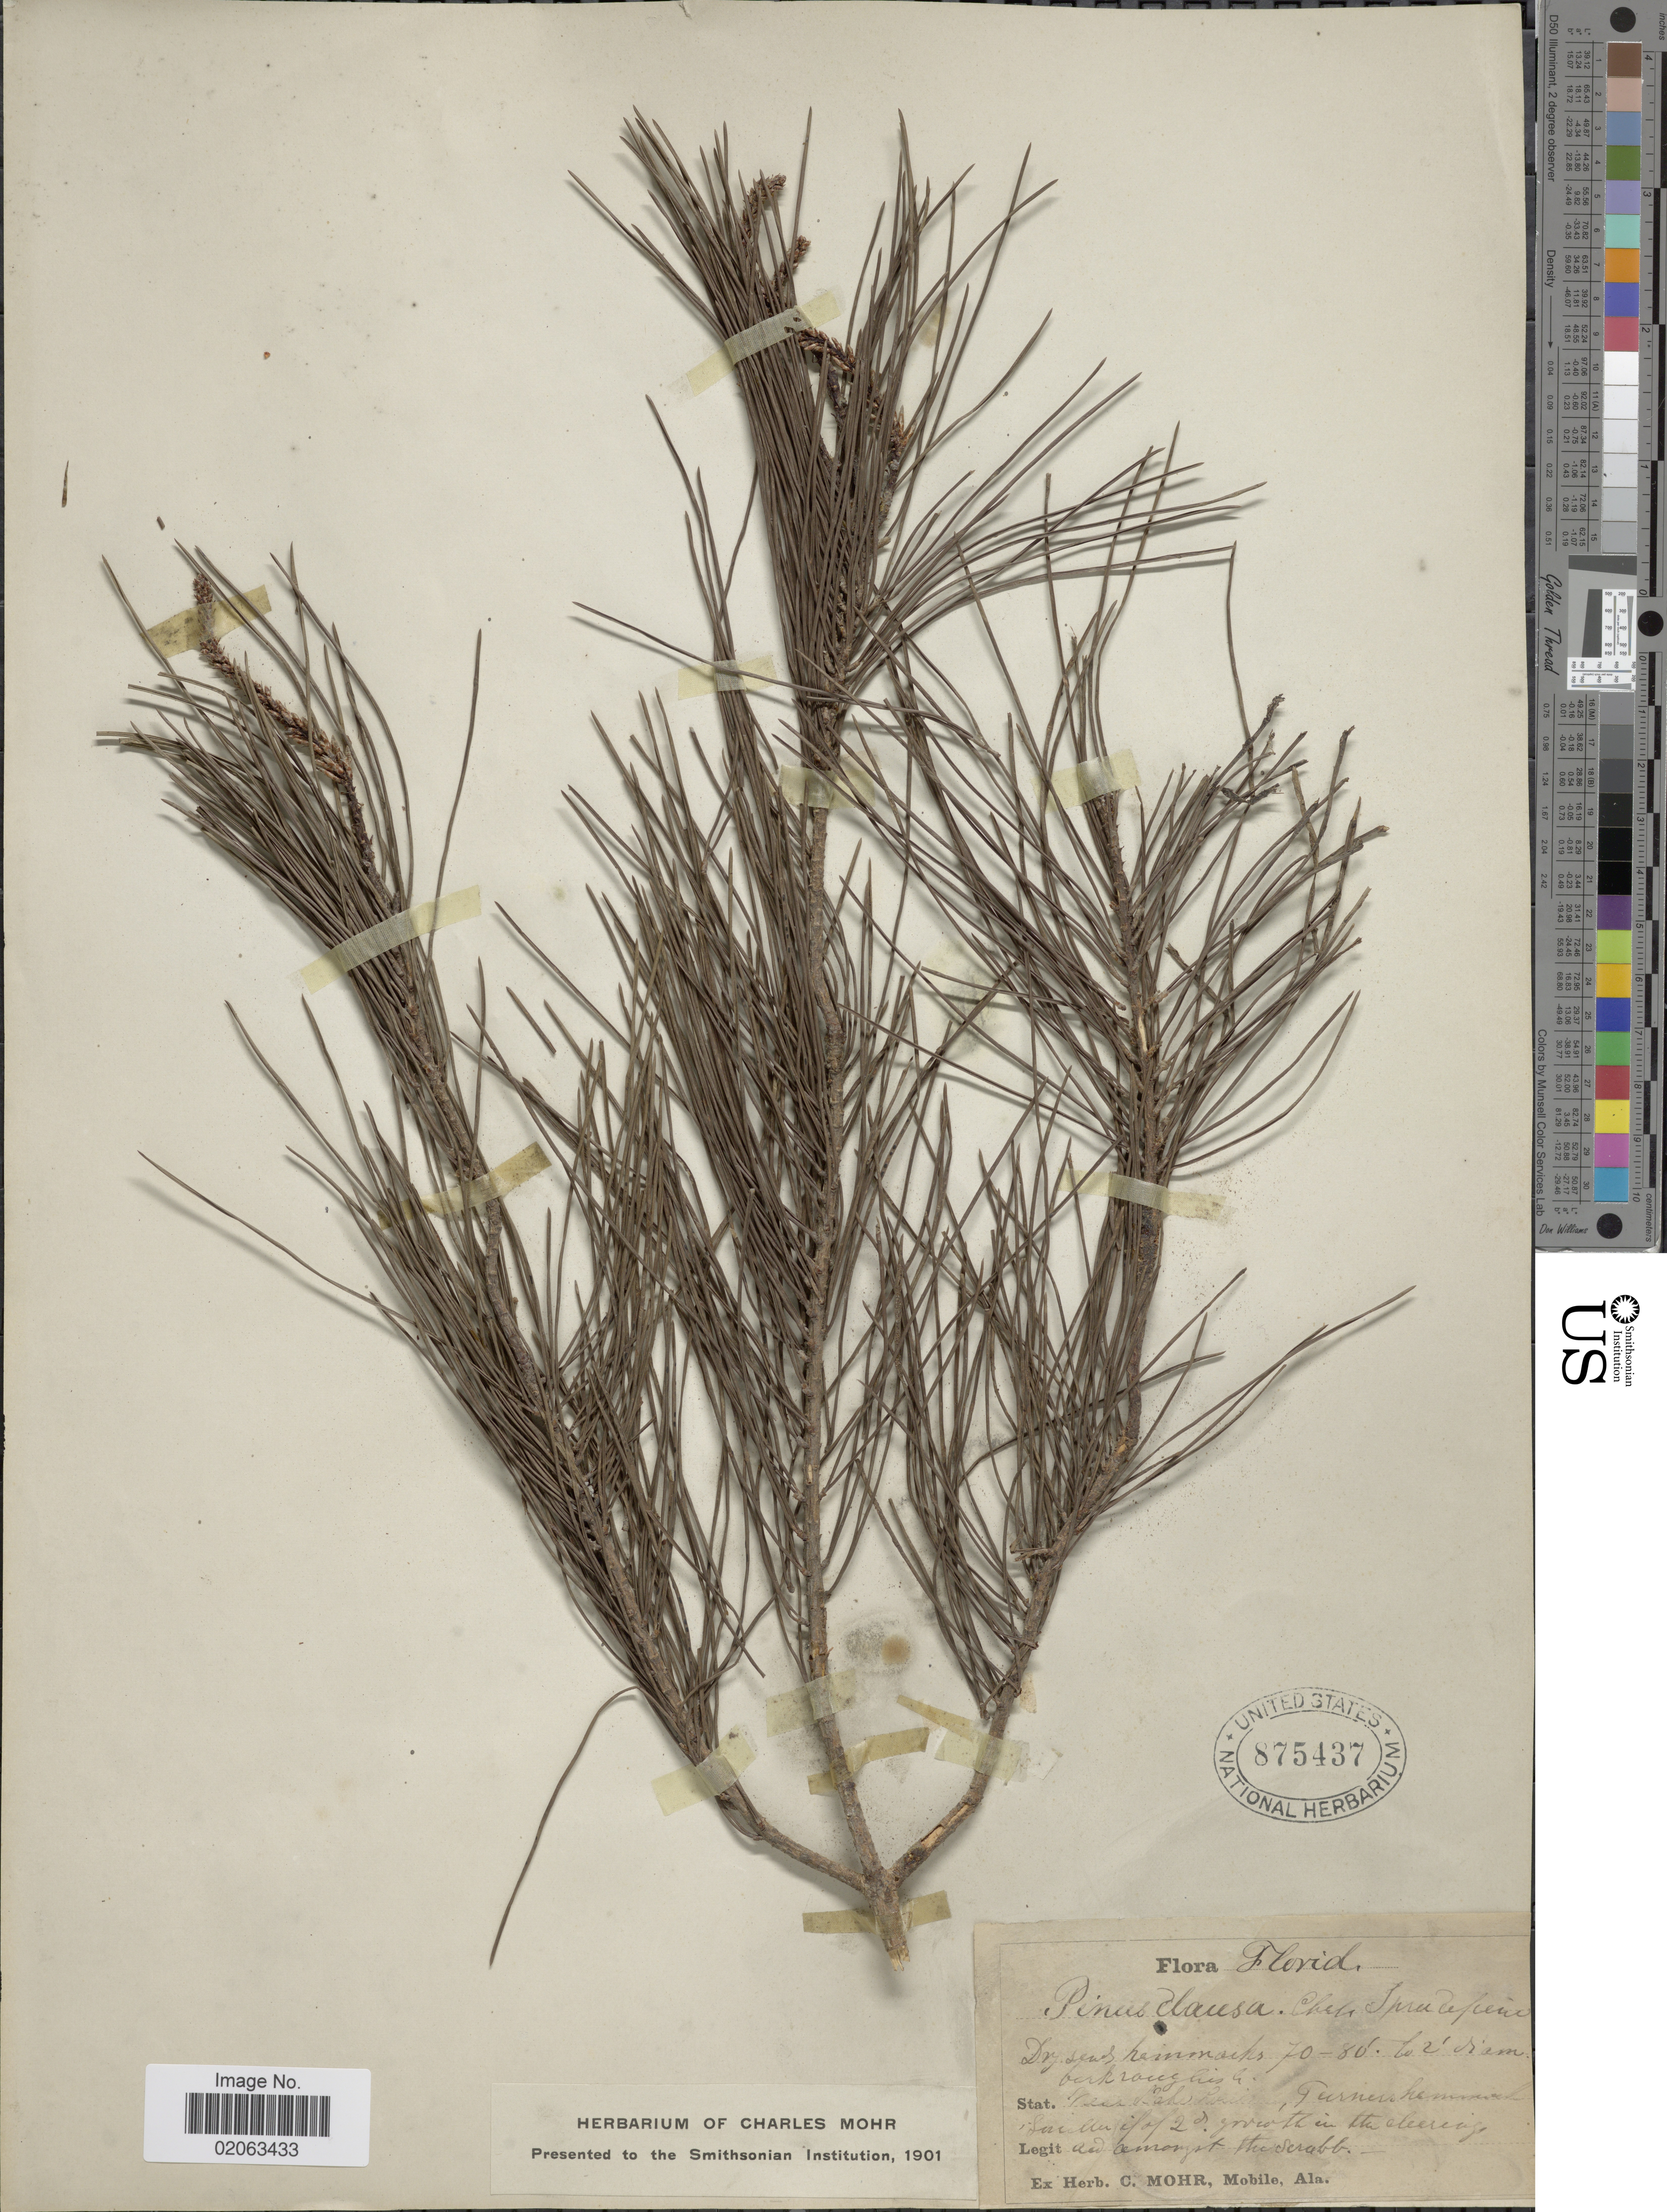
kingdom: Plantae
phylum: Tracheophyta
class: Pinopsida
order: Pinales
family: Pinaceae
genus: Pinus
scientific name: Pinus clausa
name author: (Chapm. ex Engelm.) Vasey ex Sarg.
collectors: ex herb. Charles Mohr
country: United States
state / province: Florida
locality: Stat. Near Lake Louis [interpreted], Turners hammock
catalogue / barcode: US 875437